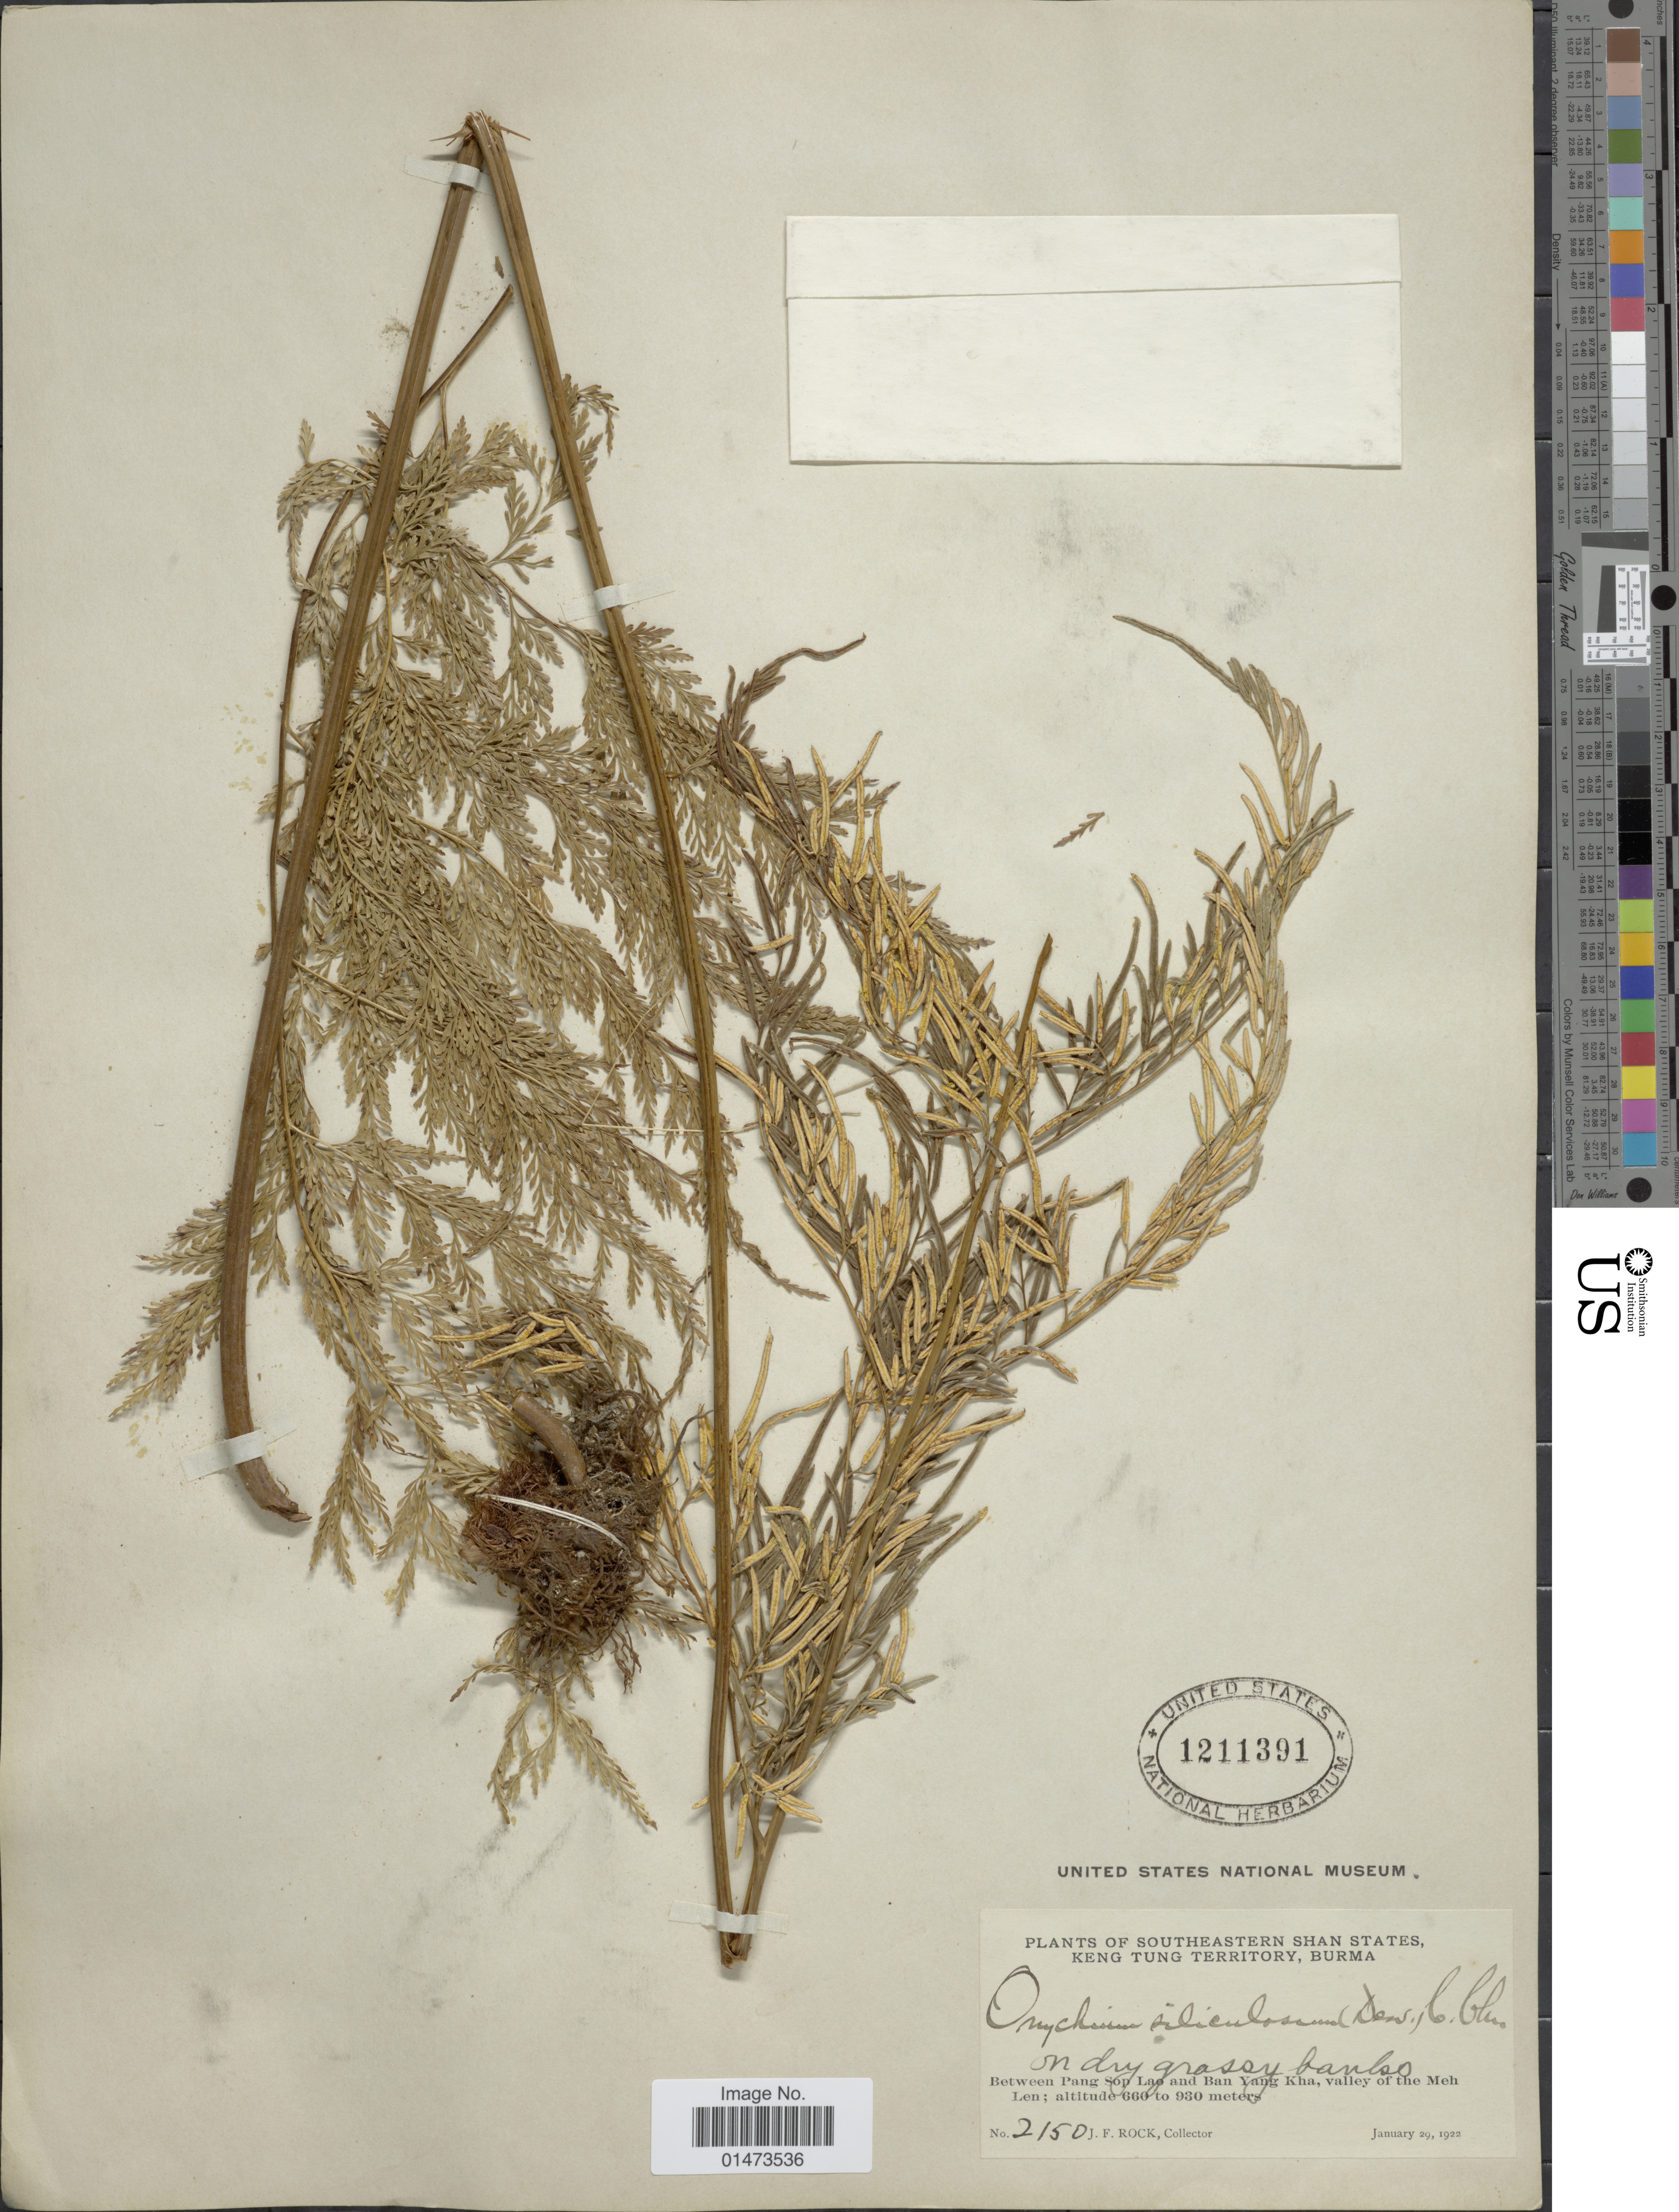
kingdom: Plantae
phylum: Tracheophyta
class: Polypodiopsida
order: Polypodiales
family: Pteridaceae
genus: Onychium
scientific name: Onychium siliculosum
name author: (Desv.) C. Chr.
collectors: J. Rock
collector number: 2150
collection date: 1922-01-29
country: Myanmar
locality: Southeastern Shan States, Keng Tung Territory, Burma. Between Pang Sop Lae and Ban Yang Kha, valley of the Meh Len.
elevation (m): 660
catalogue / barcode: US 1211391